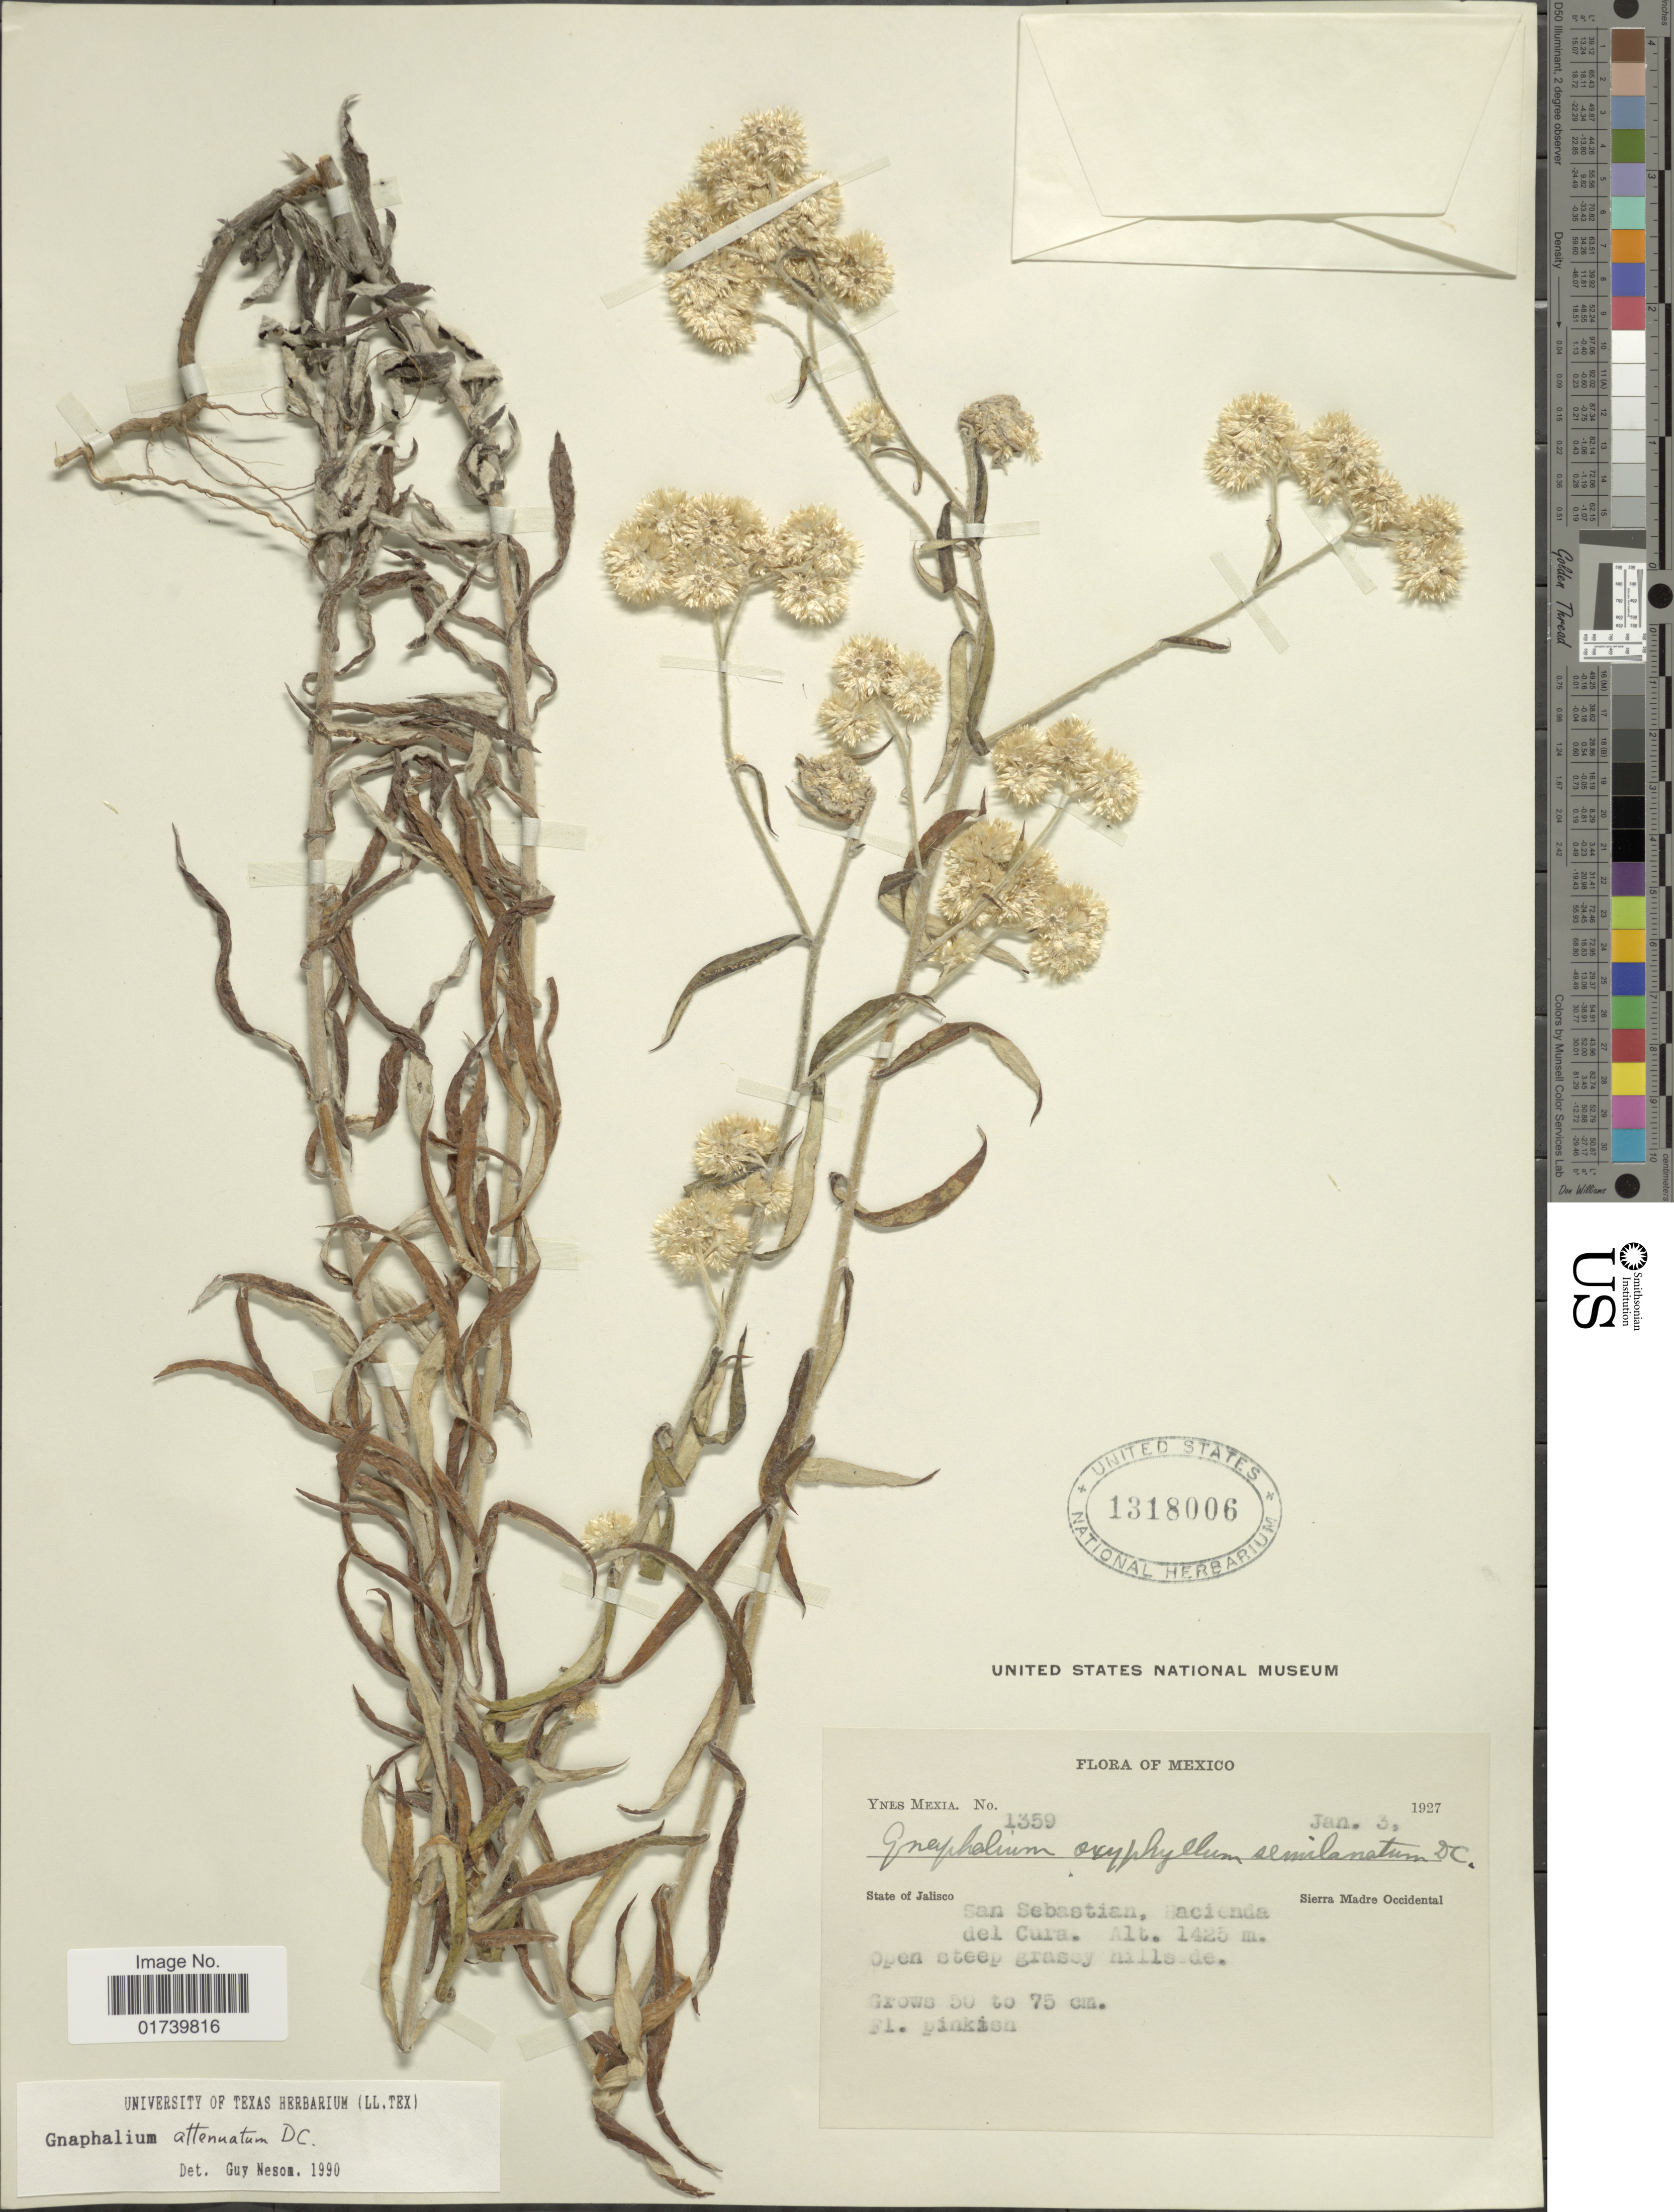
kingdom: Plantae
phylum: Tracheophyta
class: Magnoliopsida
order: Asterales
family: Asteraceae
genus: Pseudognaphalium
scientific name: Pseudognaphalium attenuatum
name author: (DC.) Anderb.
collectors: Y. Mexia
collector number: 1359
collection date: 1927-01-03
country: Mexico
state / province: Jalisco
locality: San Sebastian, Hacienda del Cura. Sierra Madre occidental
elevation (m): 1425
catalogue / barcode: US 1318006